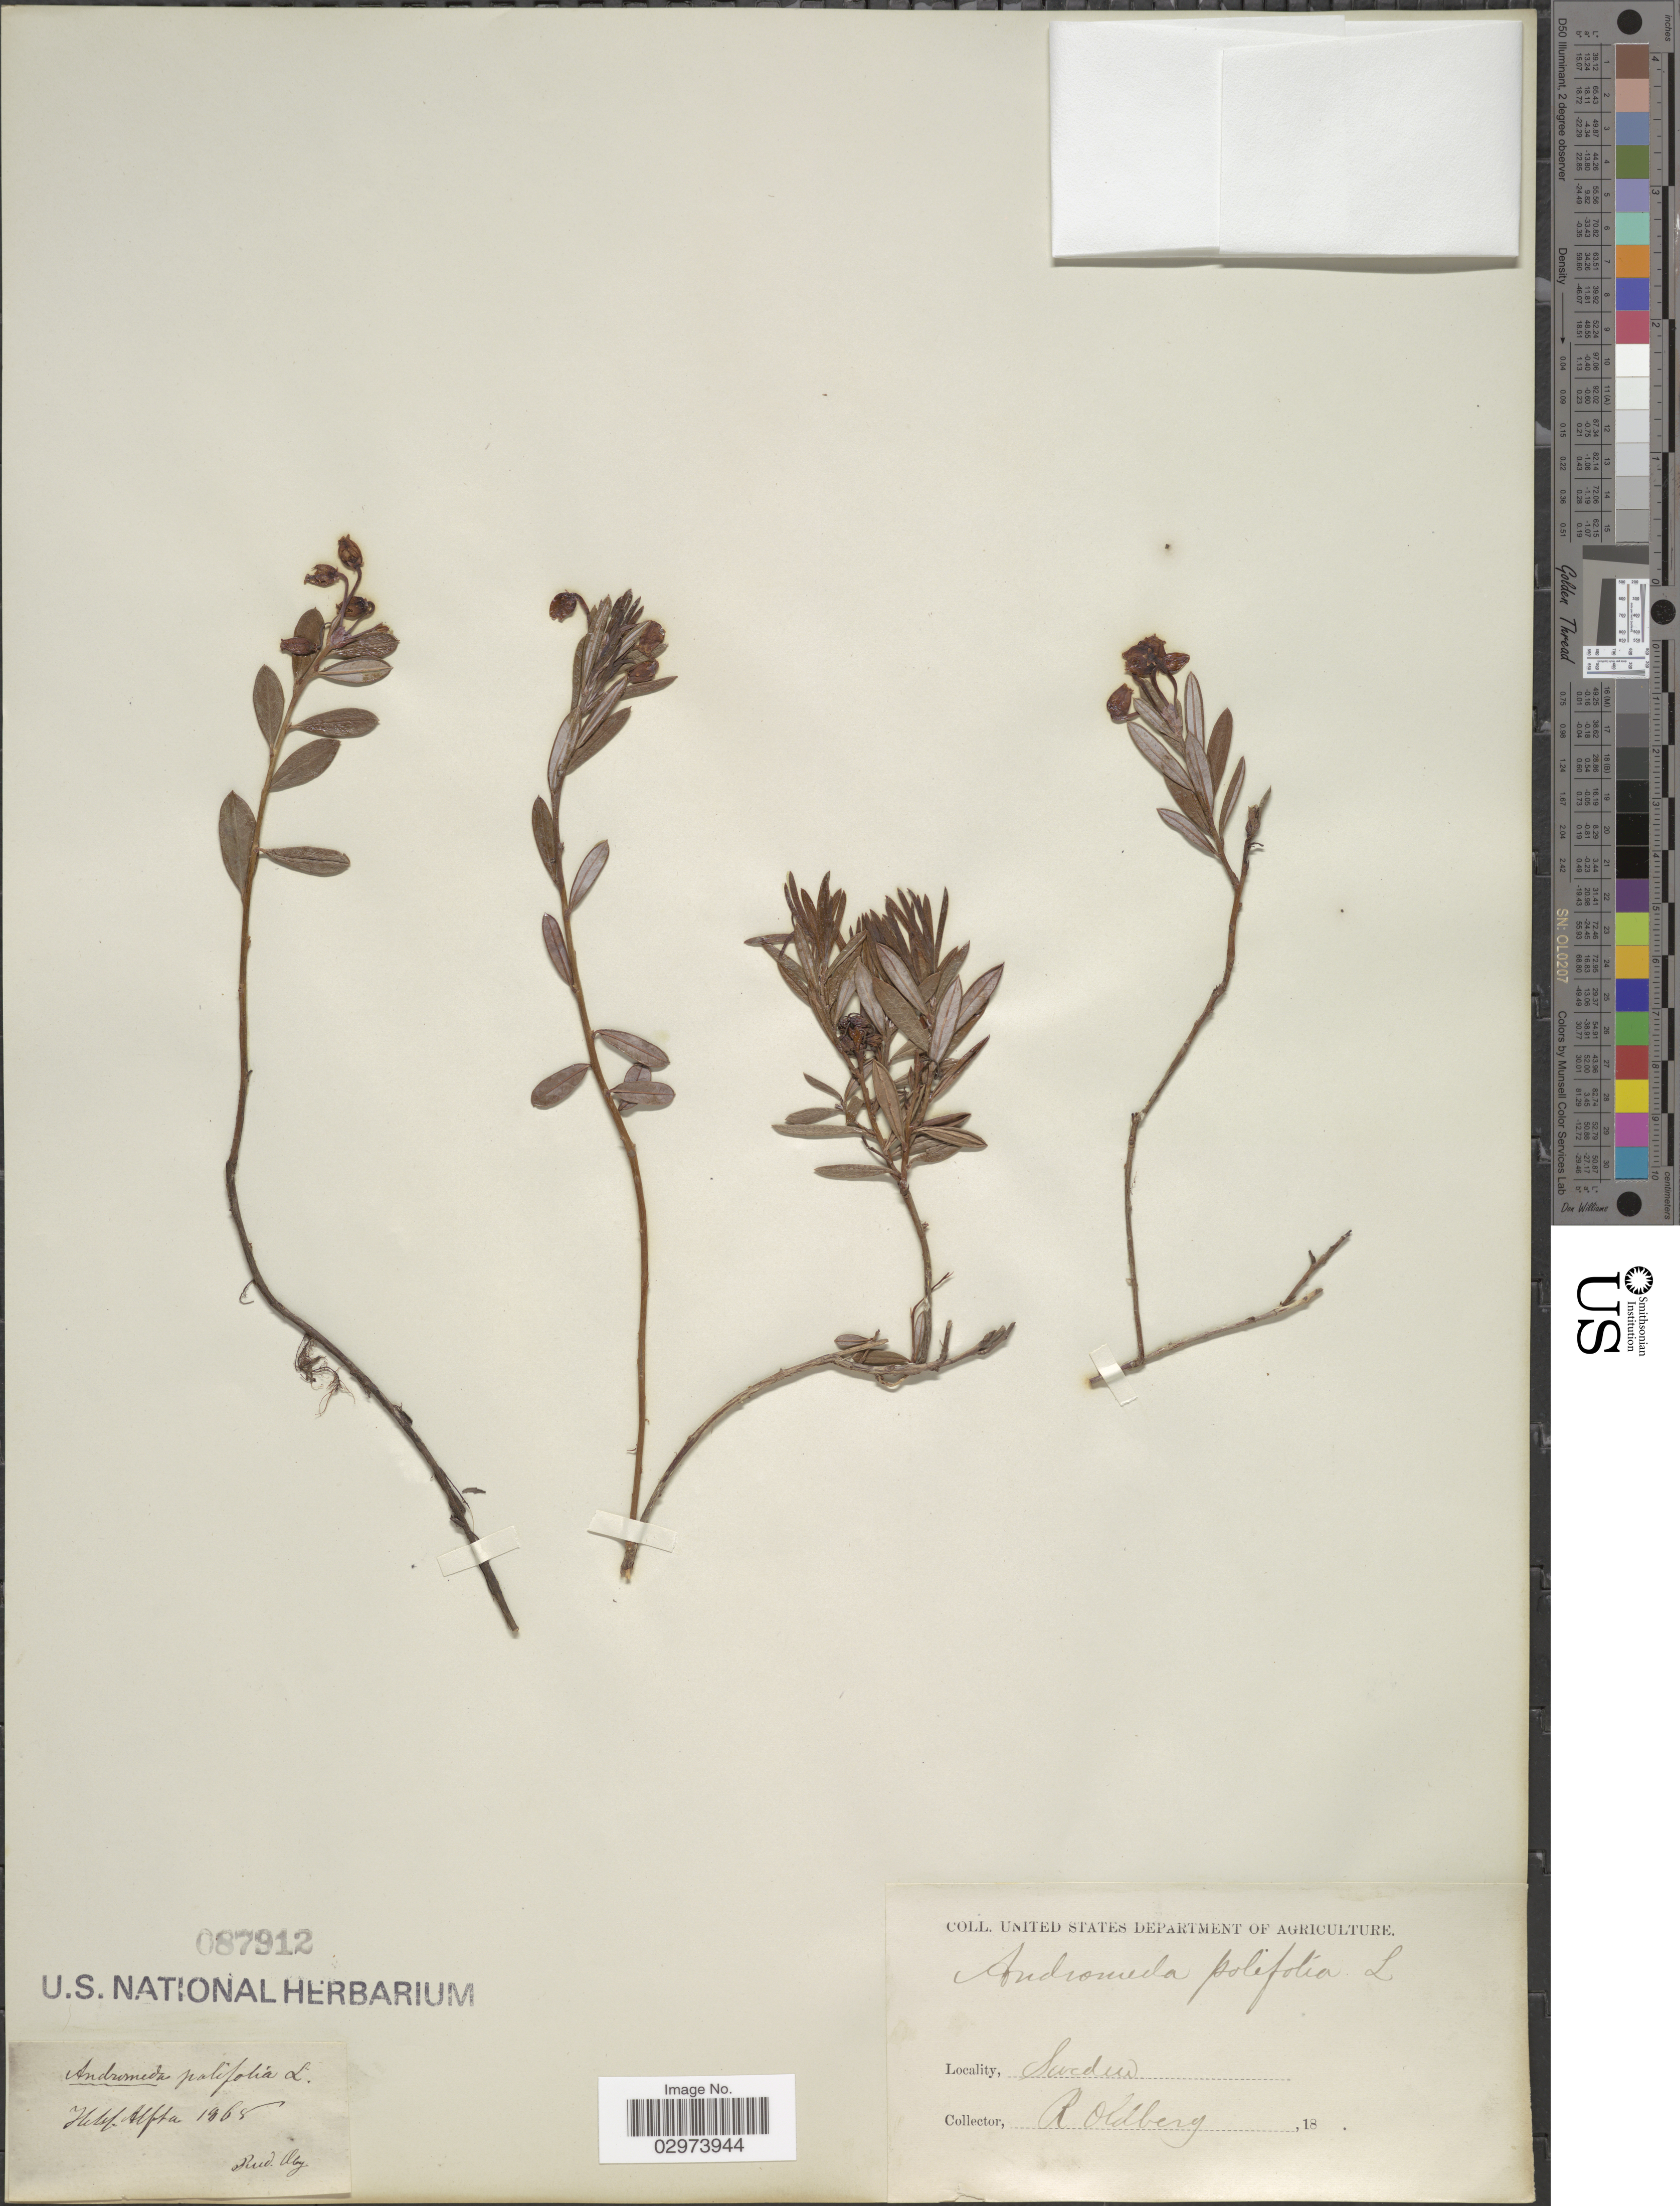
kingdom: Plantae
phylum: Tracheophyta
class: Magnoliopsida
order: Ericales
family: Ericaceae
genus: Andromeda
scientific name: Andromeda polifolia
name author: L.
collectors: R. Oldberg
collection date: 1868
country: Sweden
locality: Helsl. Alfta.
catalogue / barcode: US 87912